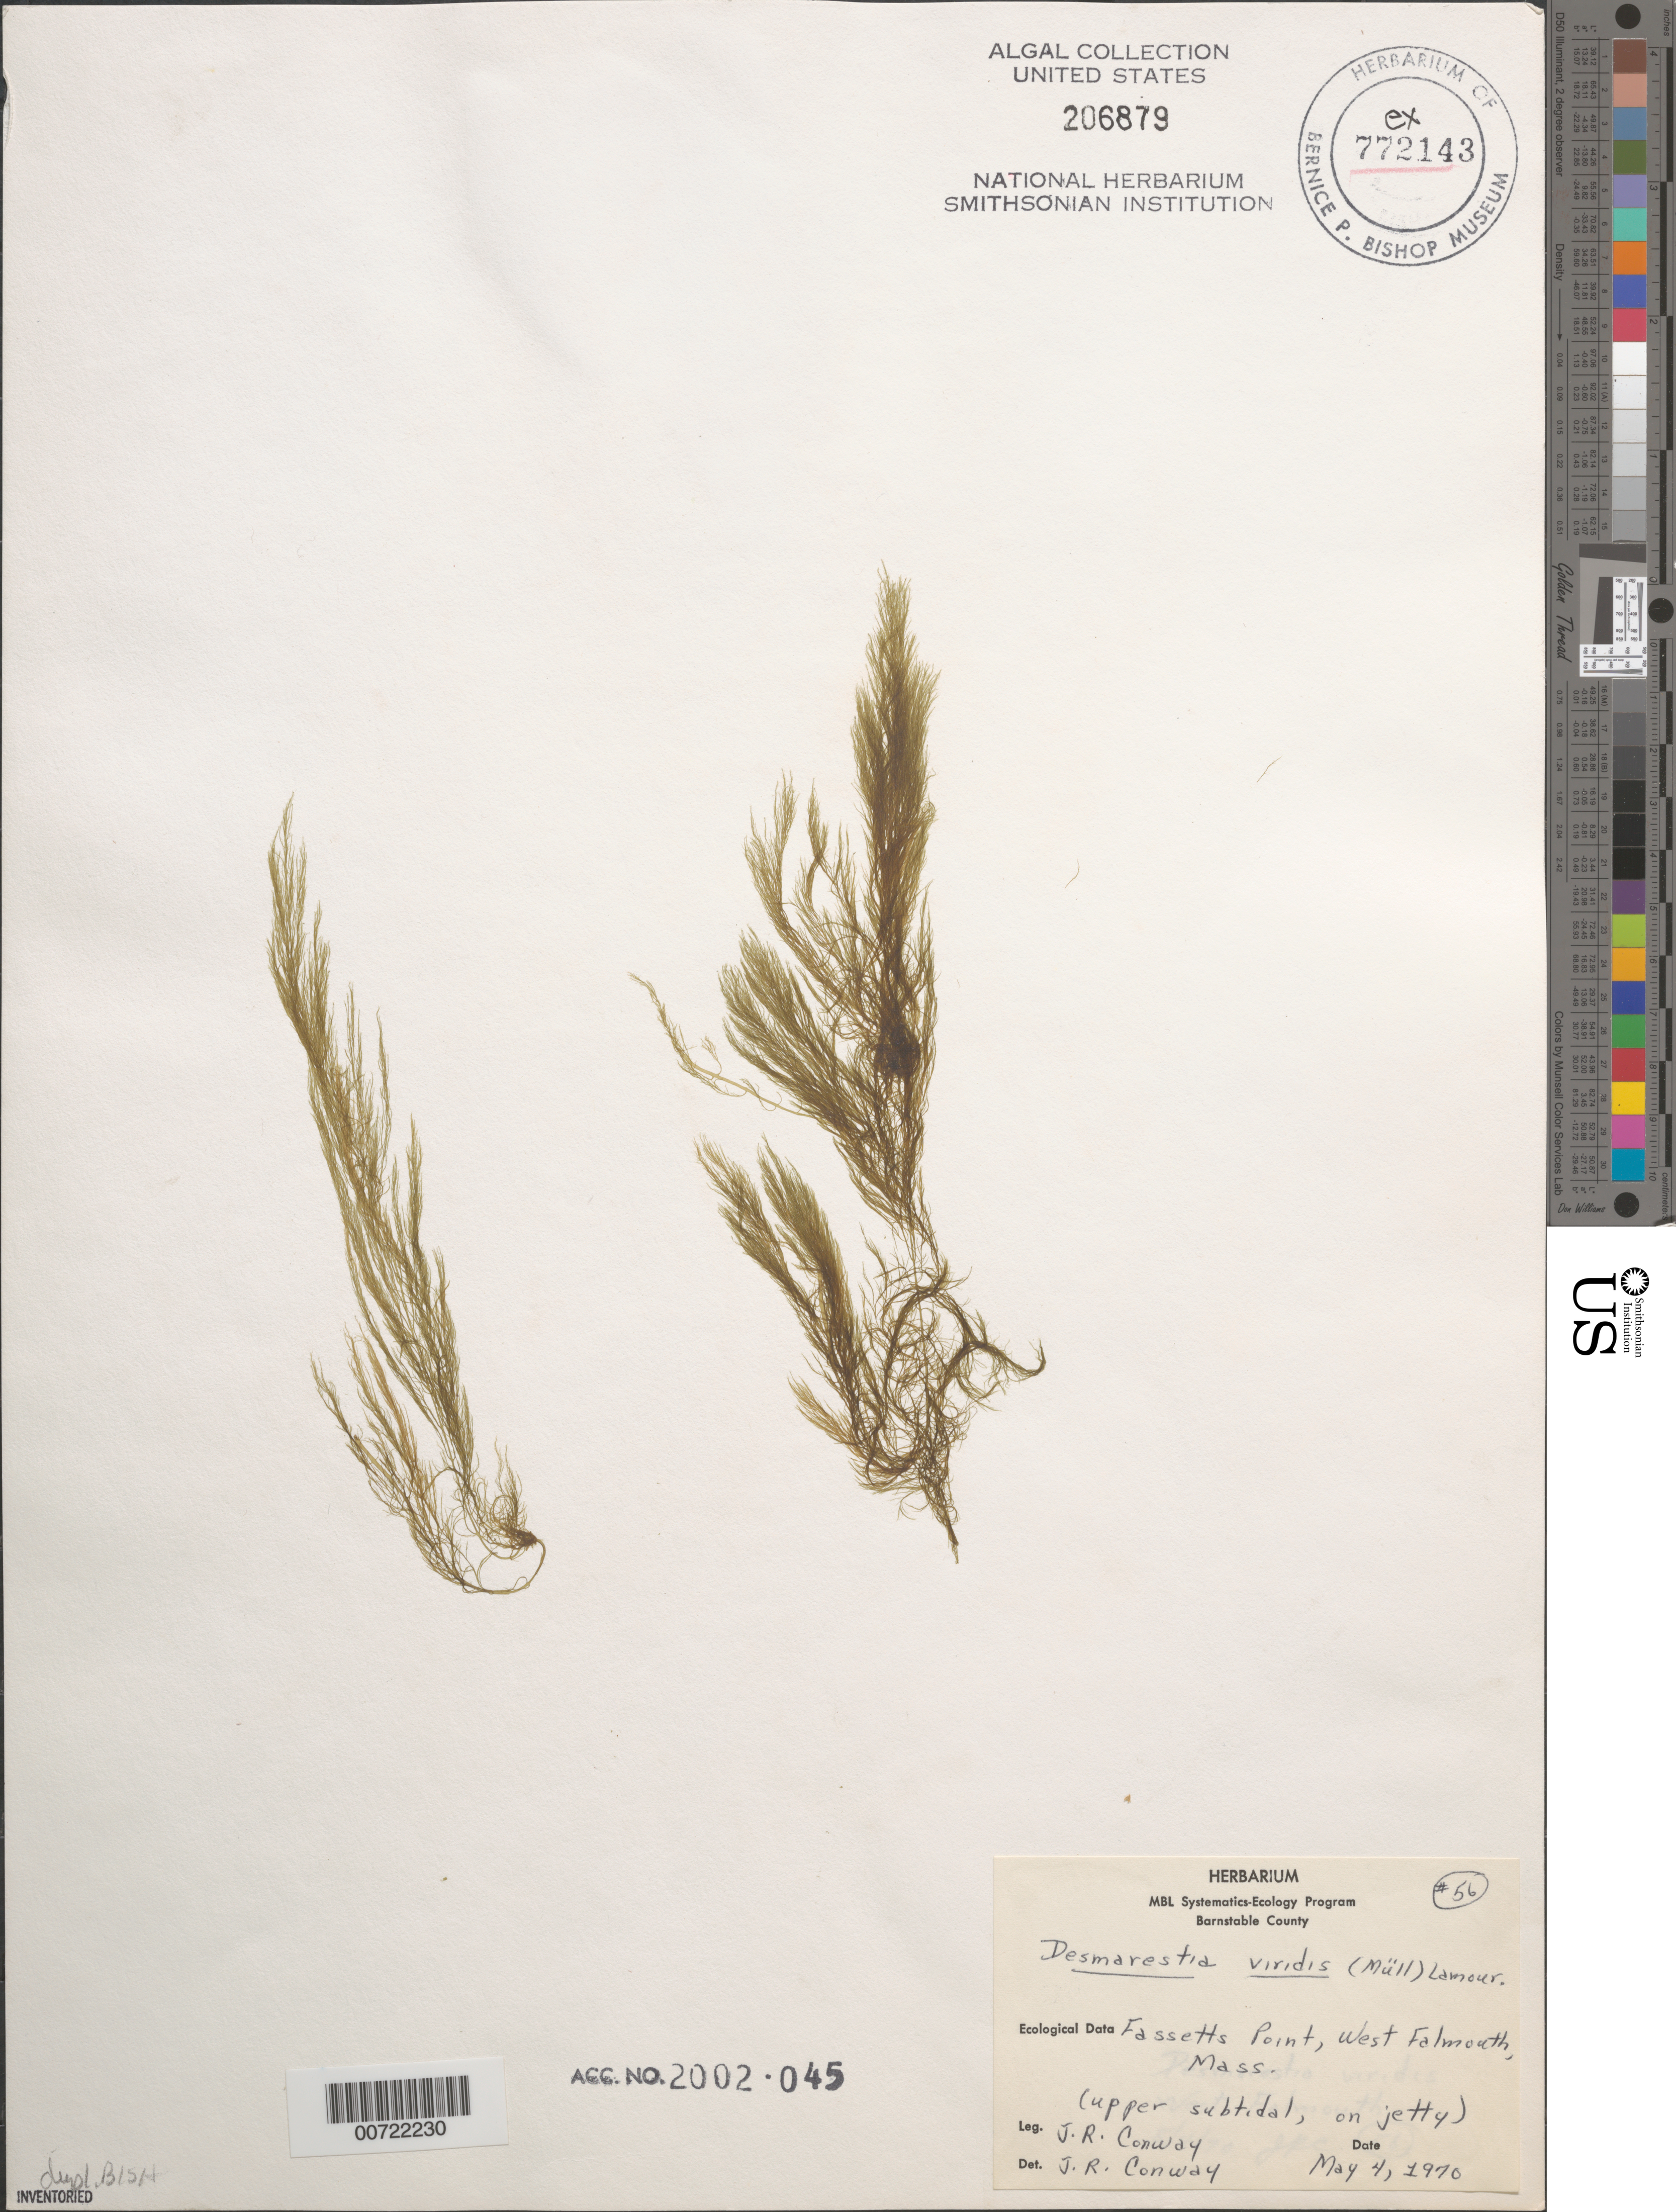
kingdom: Chromista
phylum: Ochrophyta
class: Phaeophyceae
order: Desmarestiales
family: Desmarestiaceae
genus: Desmarestia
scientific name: Desmarestia viridis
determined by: Conway, J. R.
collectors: J. Conway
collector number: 56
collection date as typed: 04 May 1970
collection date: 1970-05-04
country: United States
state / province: Massachusetts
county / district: Barnstable County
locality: Fassetts Point, West Falmouth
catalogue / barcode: US 206879